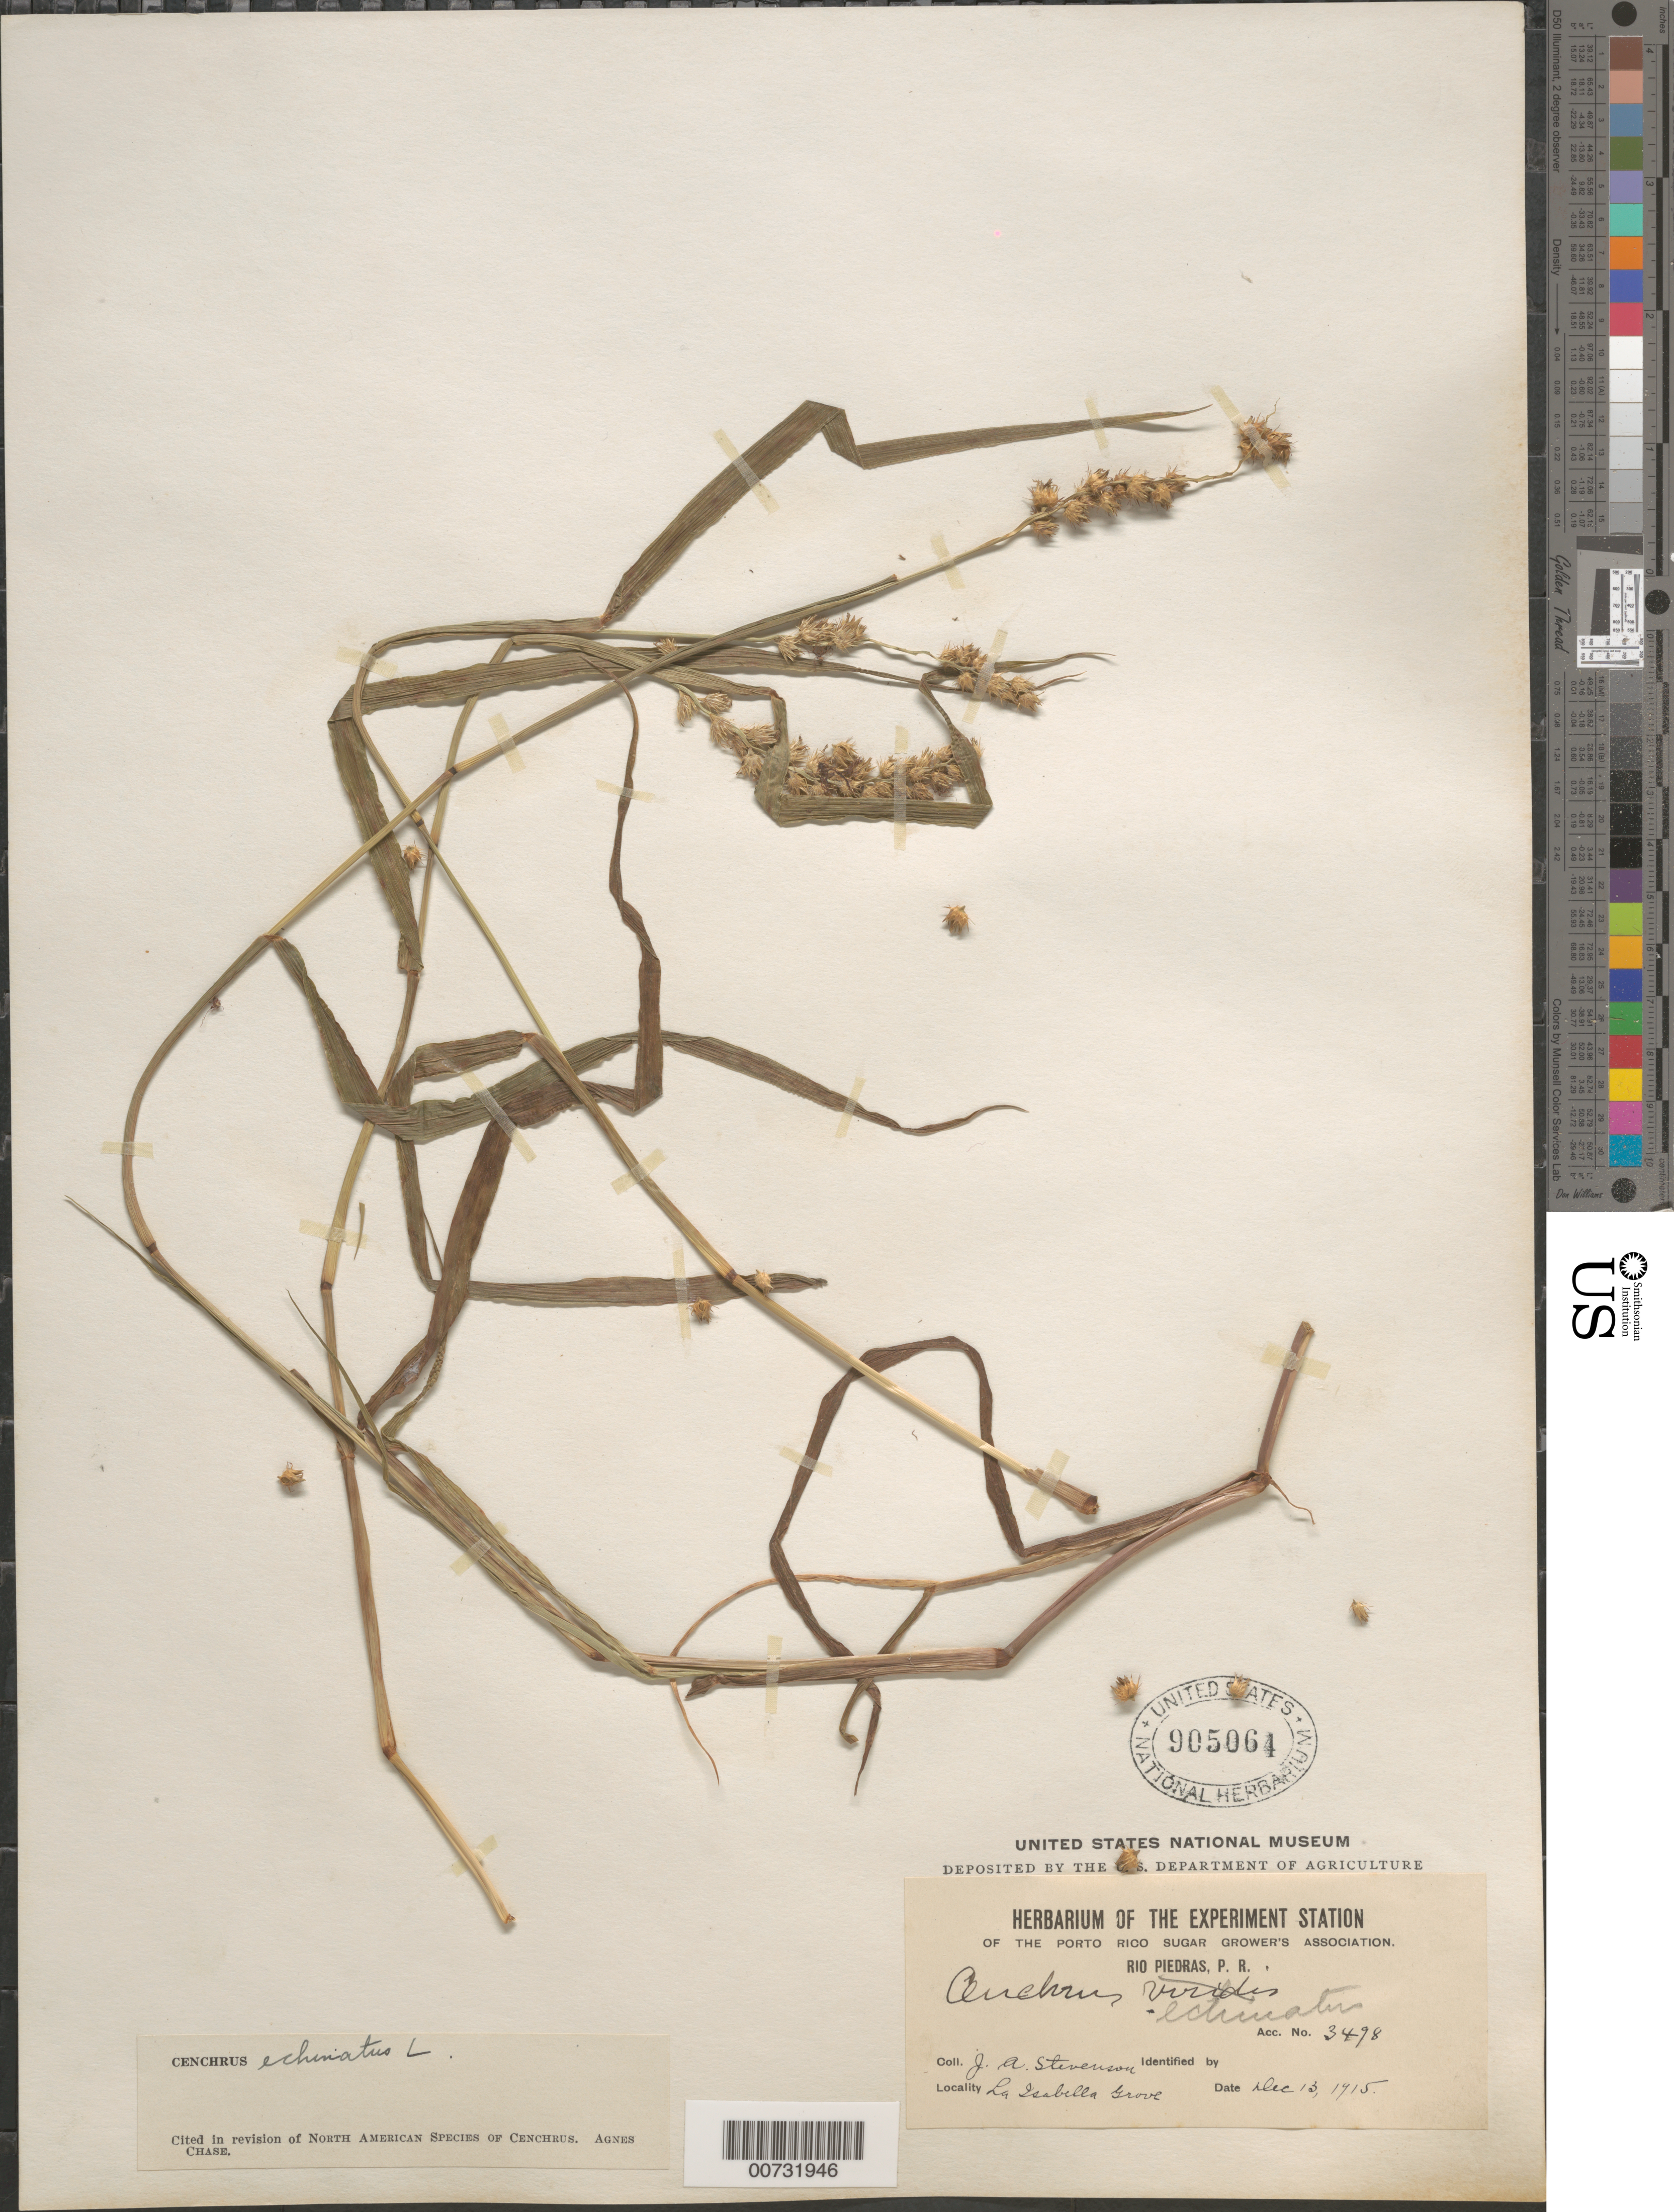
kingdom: Plantae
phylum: Tracheophyta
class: Liliopsida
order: Poales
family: Poaceae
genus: Cenchrus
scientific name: Cenchrus echinatus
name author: L.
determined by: Chase, [M.] Agnes, (US)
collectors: J. Stevenson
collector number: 3498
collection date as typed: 13 Dec 1915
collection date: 1915-12-13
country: Puerto Rico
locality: La Isabella Grove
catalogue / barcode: US 905064